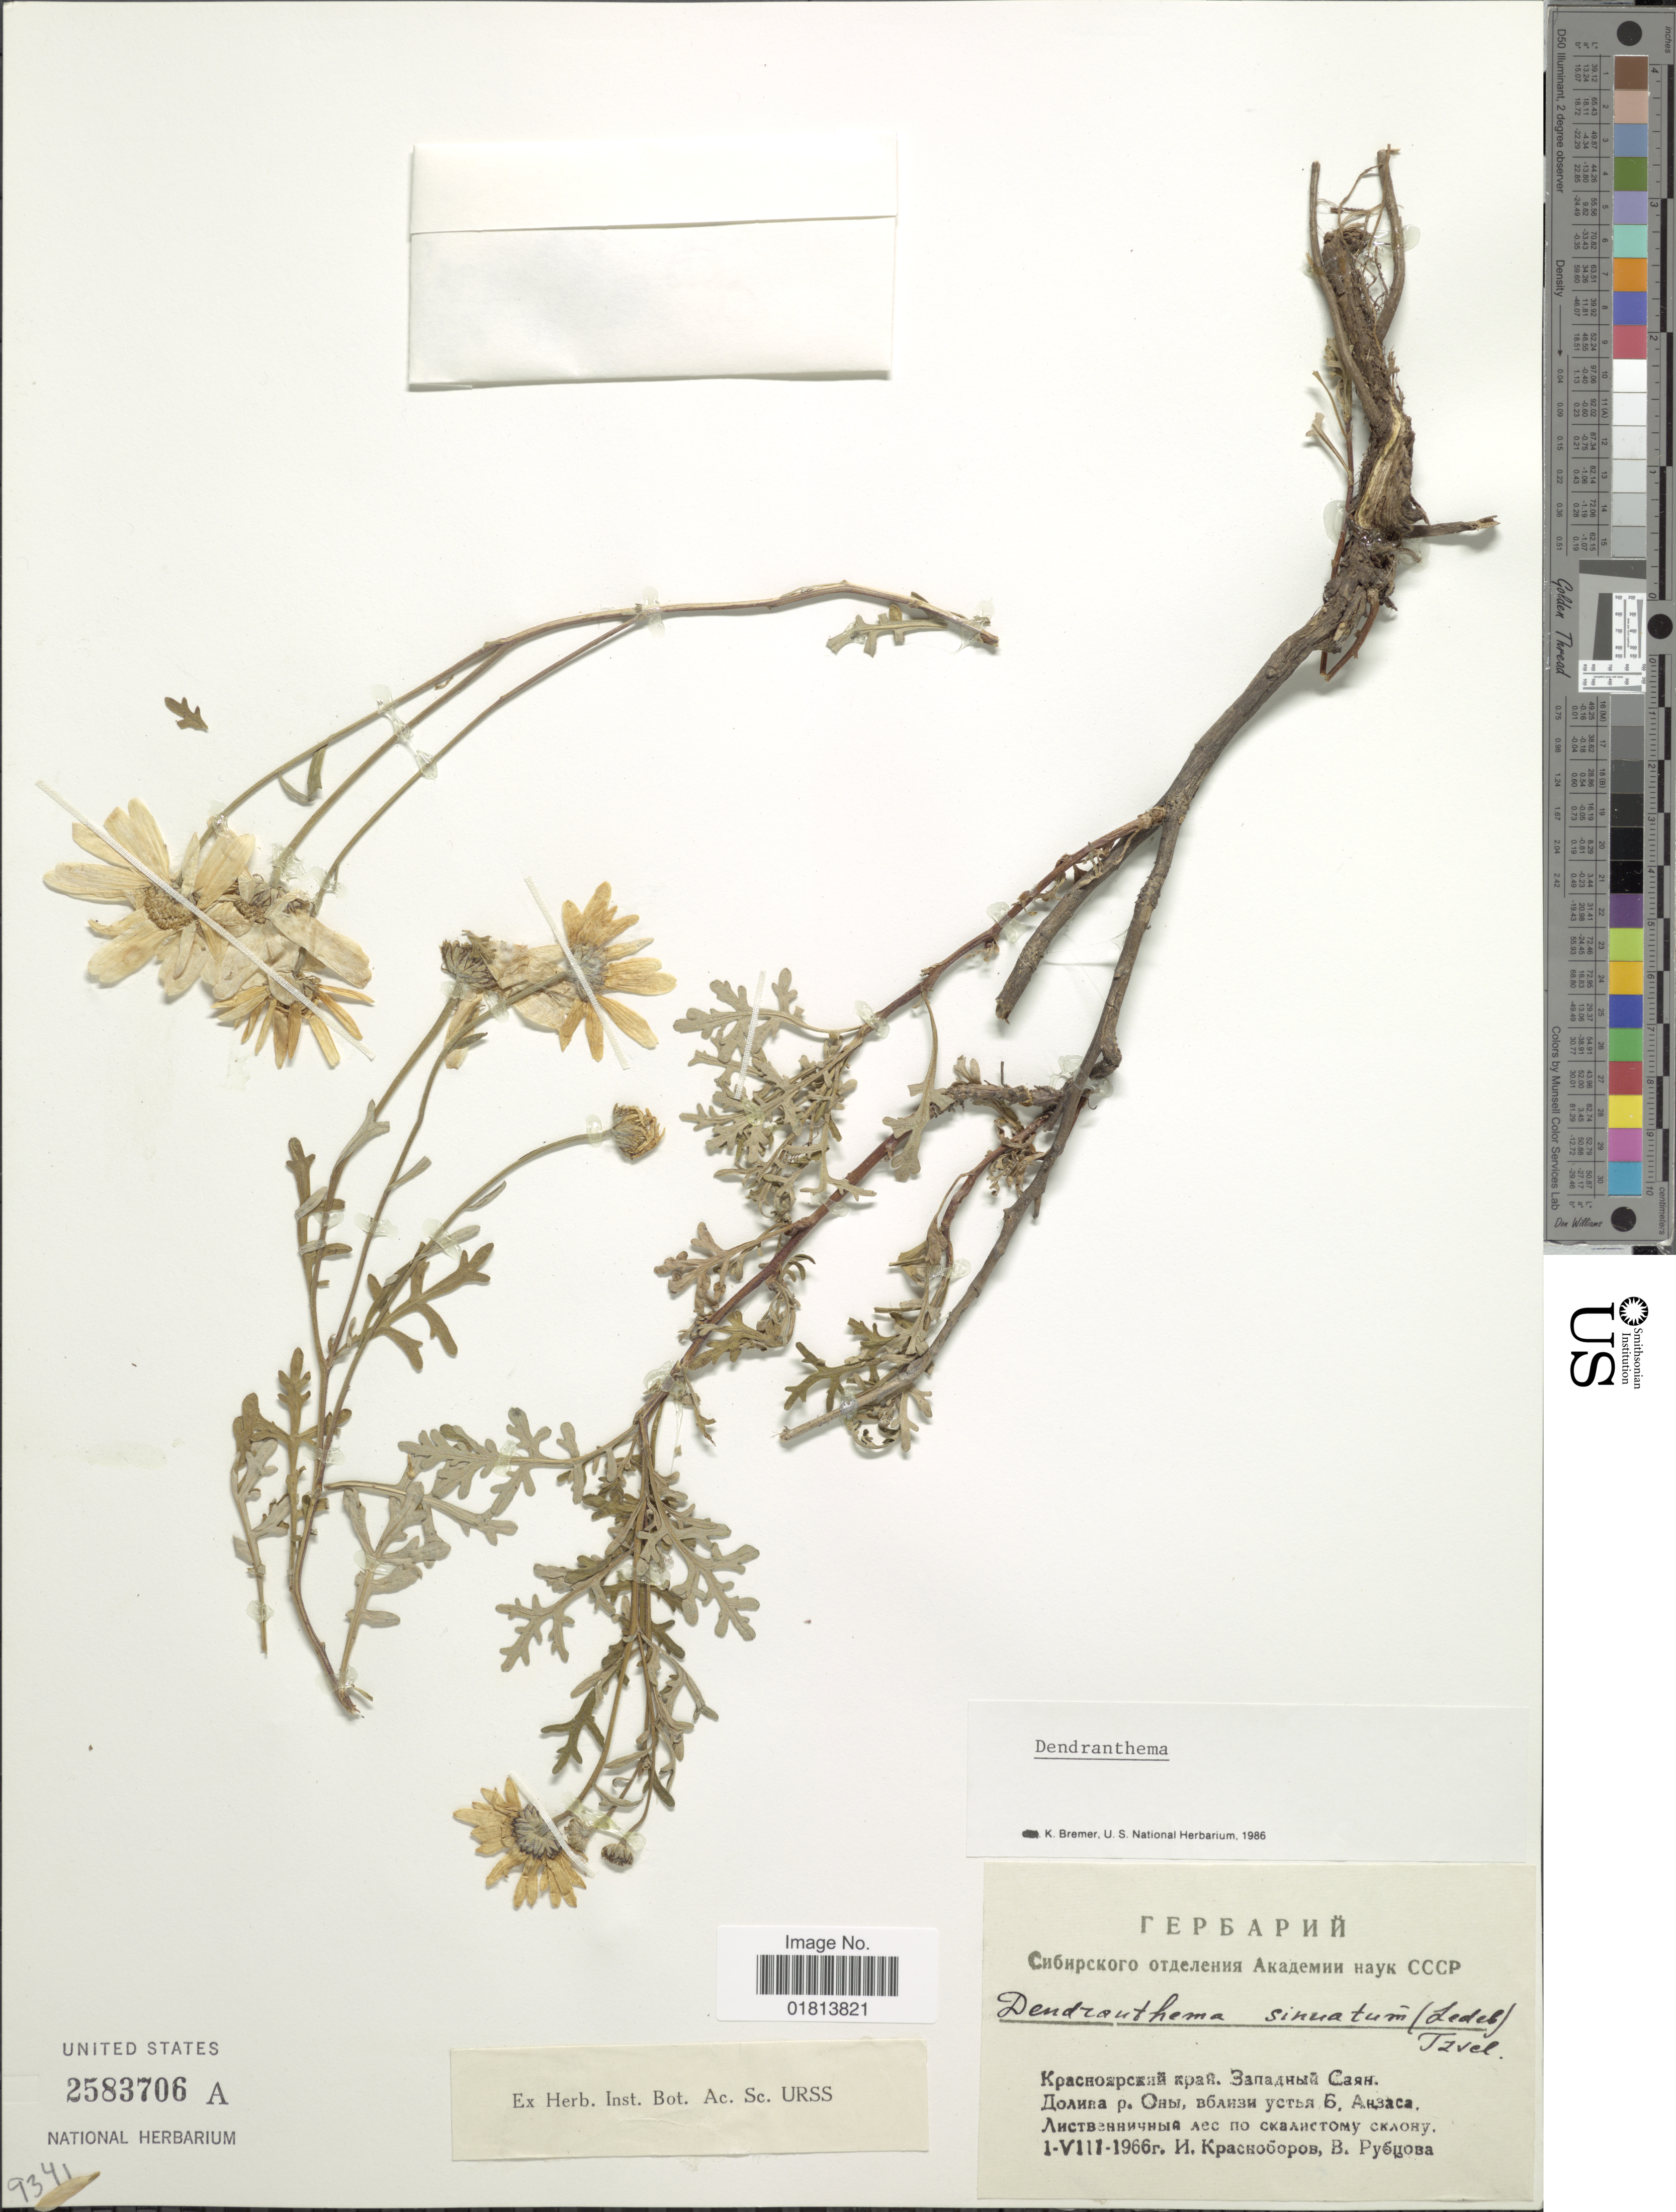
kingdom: Plantae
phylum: Tracheophyta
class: Magnoliopsida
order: Asterales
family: Asteraceae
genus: Dendranthema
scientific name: Dendranthema sinuatum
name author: (Ledeb.) DC.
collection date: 1966-08-01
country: U.S.S.R.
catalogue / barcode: US 2583706A